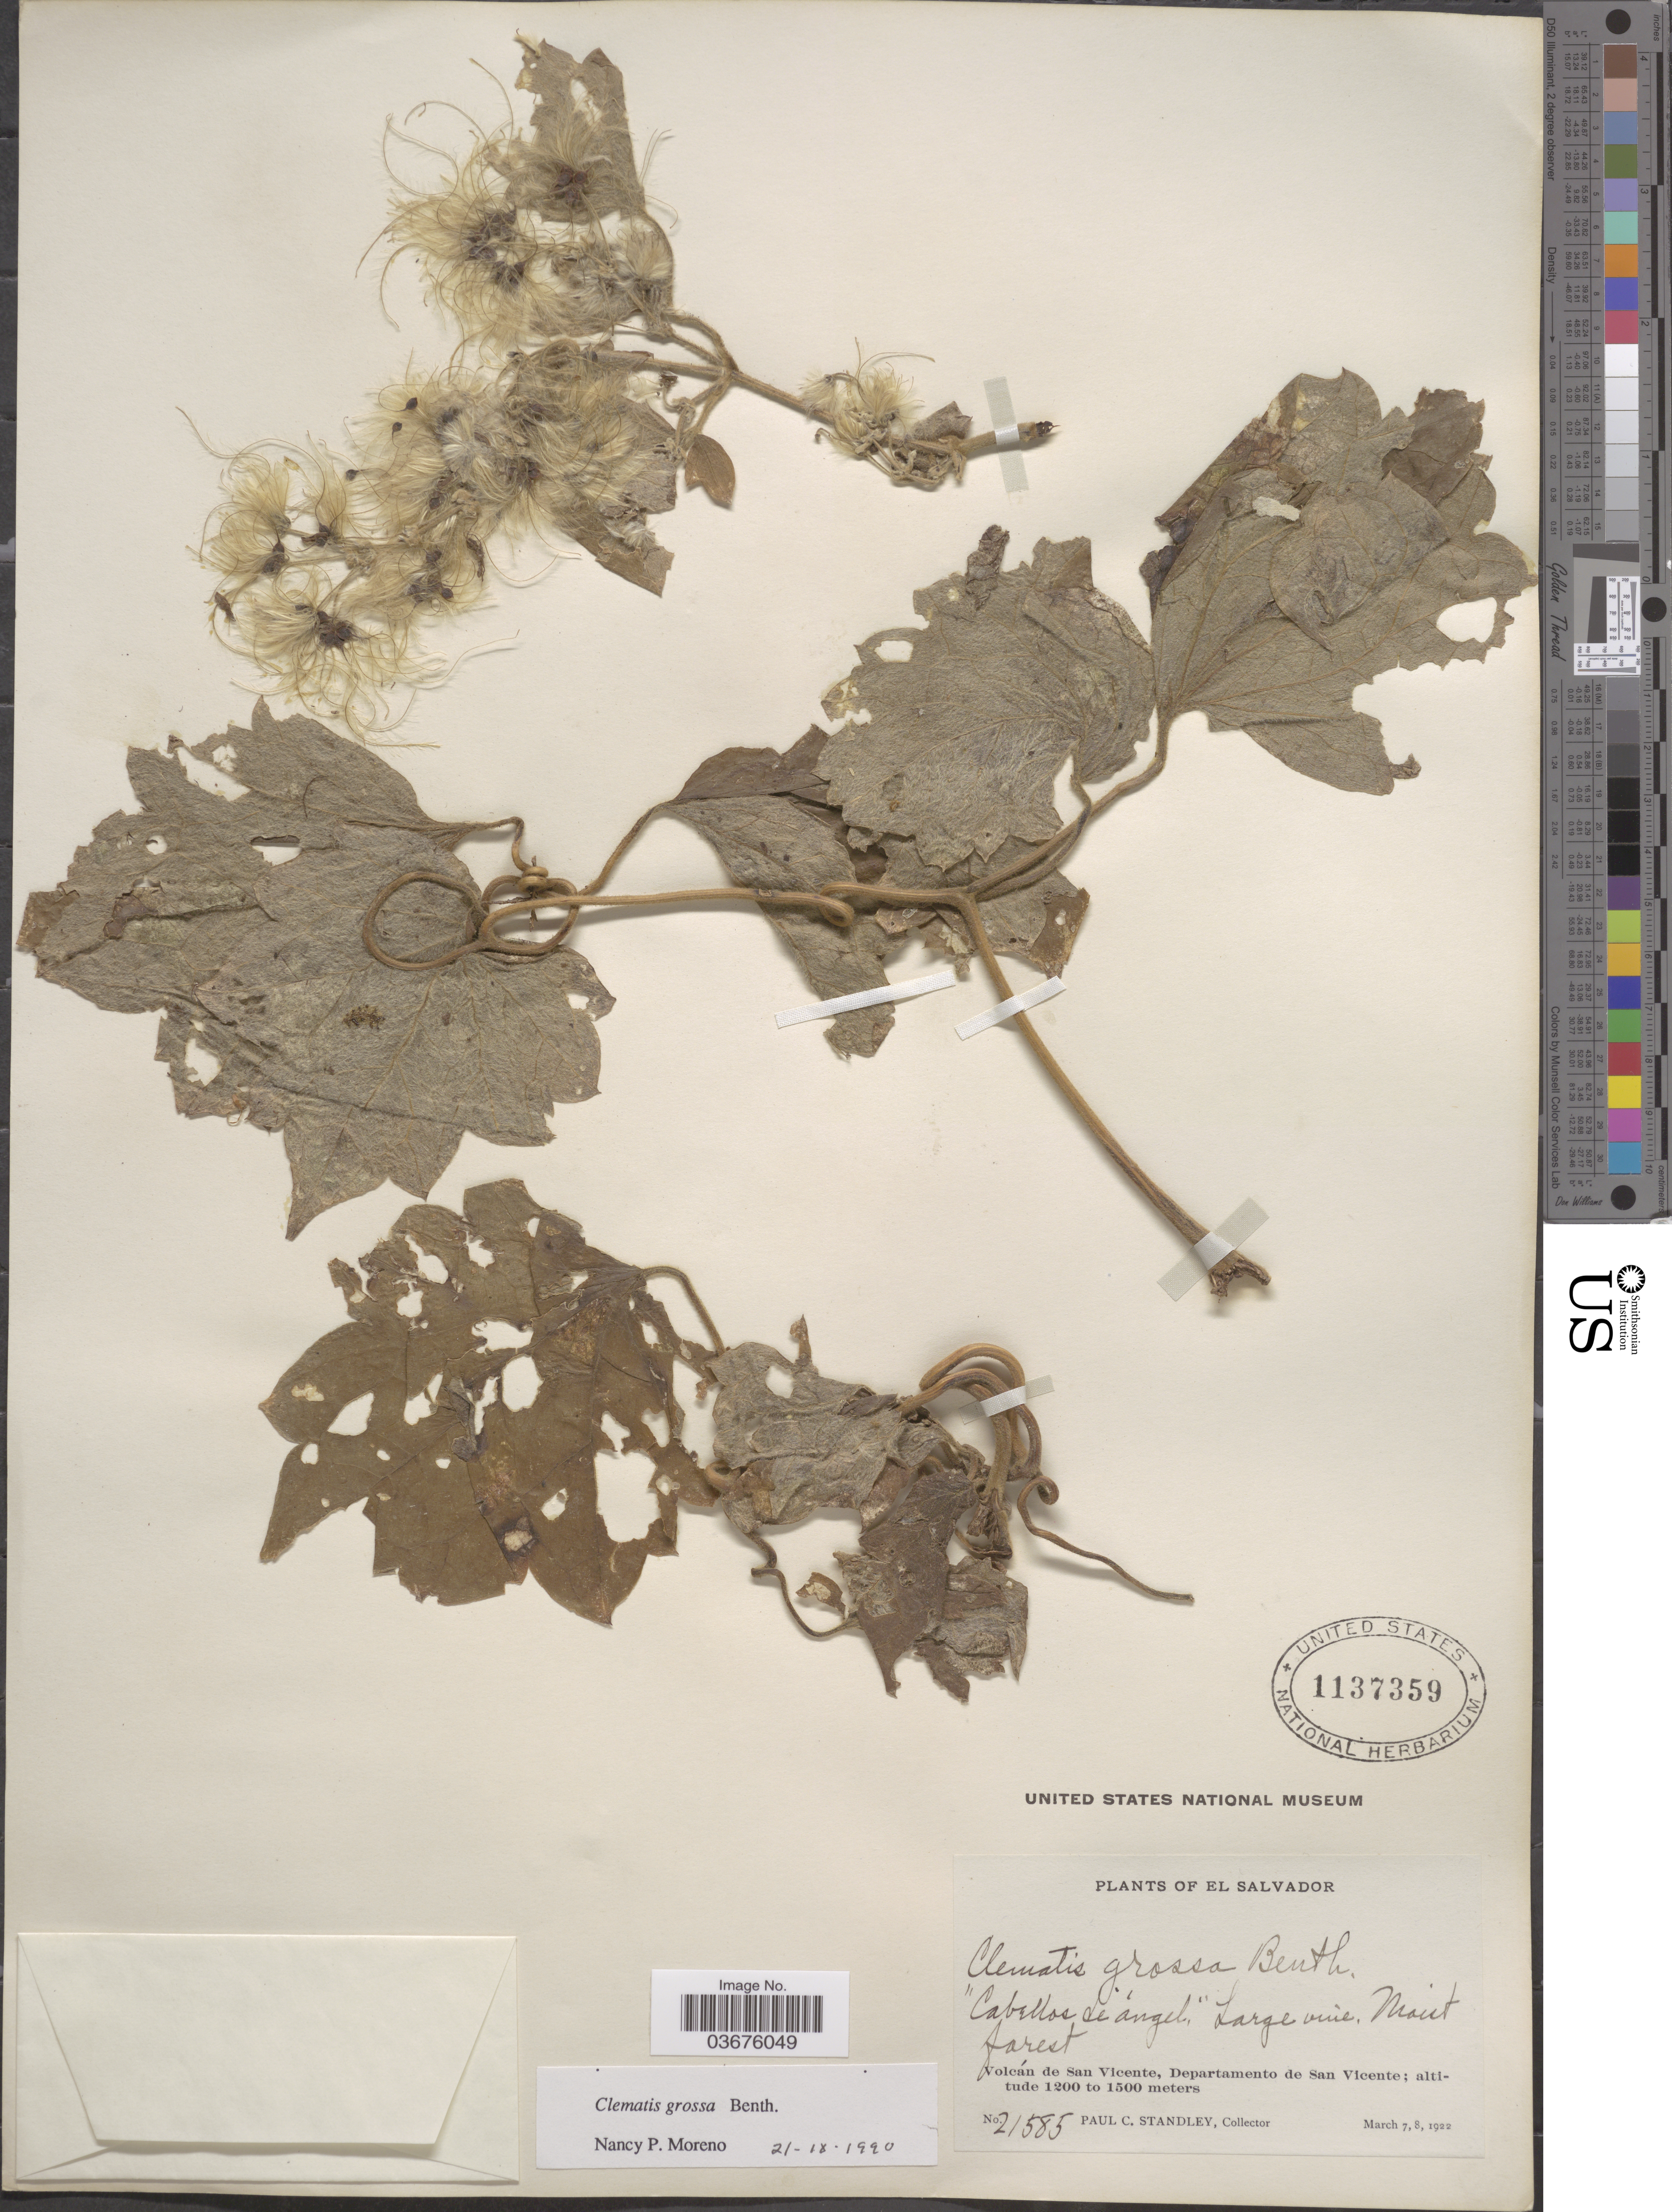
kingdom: Plantae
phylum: Tracheophyta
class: Magnoliopsida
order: Ranunculales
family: Ranunculaceae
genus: Clematis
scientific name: Clematis grossa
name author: Benth.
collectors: P. C. Standley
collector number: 21585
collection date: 1922-03-07/1922-03-08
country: El Salvador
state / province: San Vincente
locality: Volcán de San Vicente, Departamento de San Vicente.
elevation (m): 1200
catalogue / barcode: US 1137359